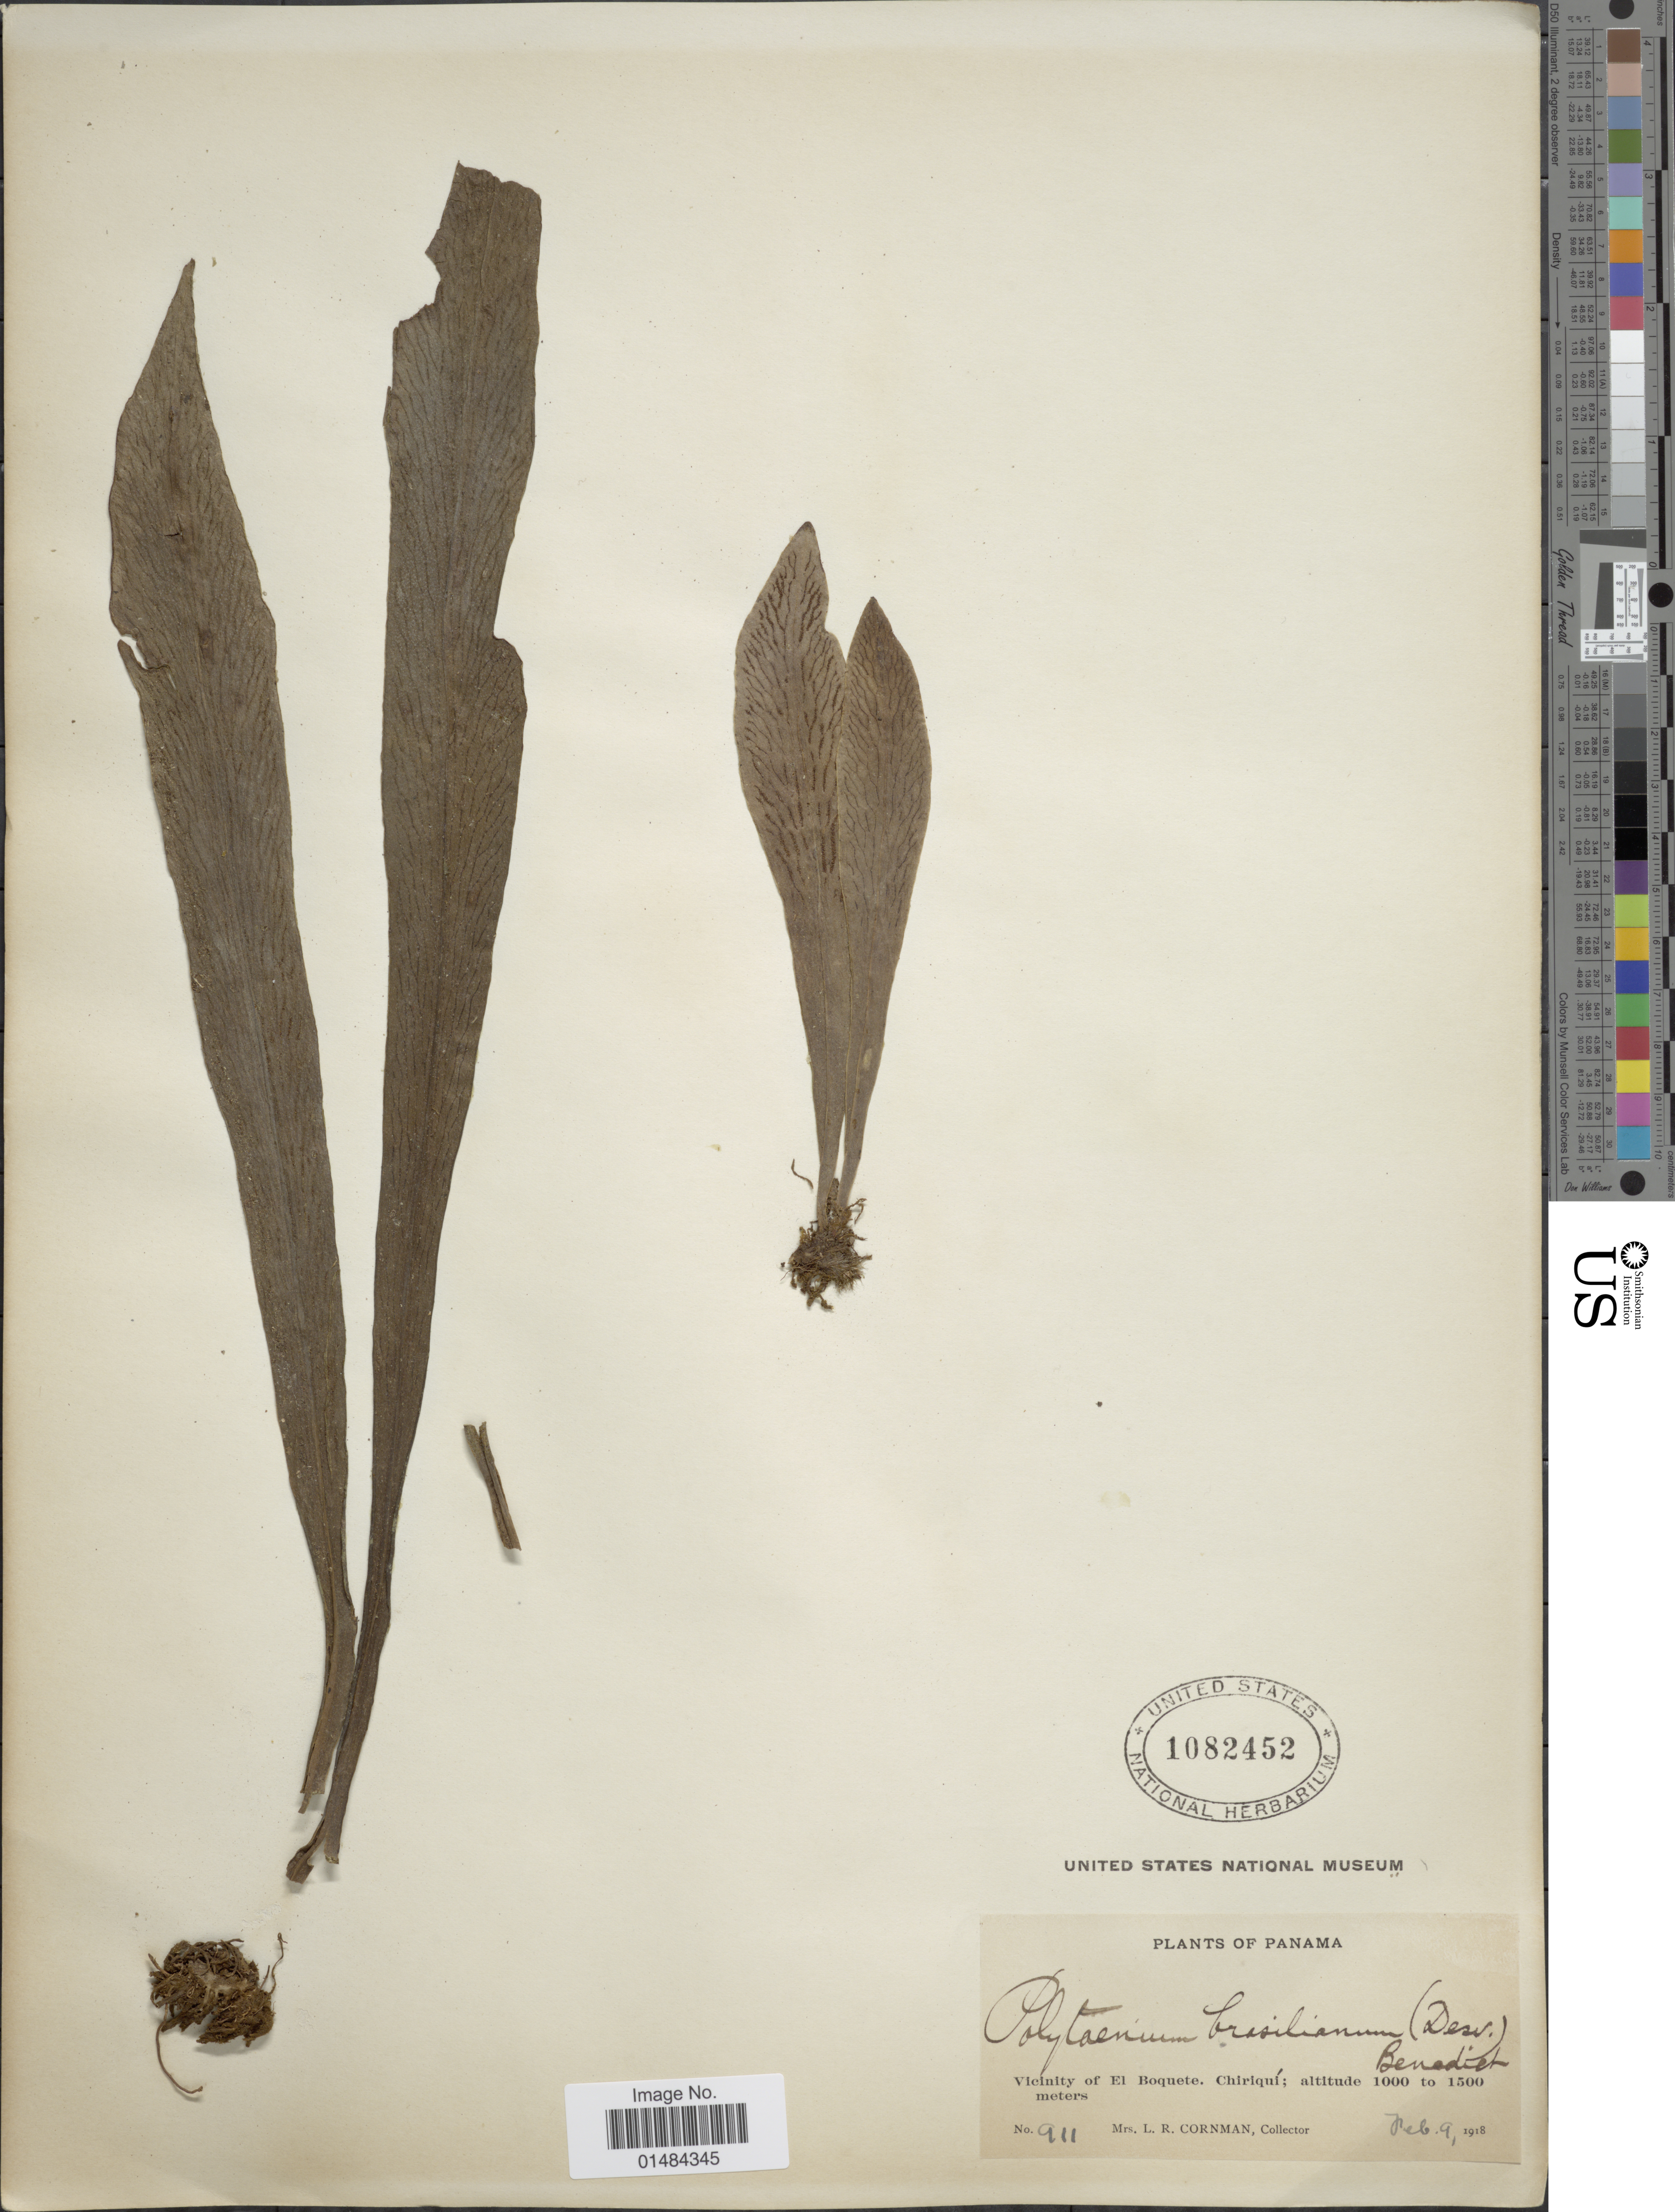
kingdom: Plantae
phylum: Tracheophyta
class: Polypodiopsida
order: Polypodiales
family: Pteridaceae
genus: Polytaenium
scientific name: Polytaenium chlorosporum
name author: (Mickel & Beitel) E.H. Crane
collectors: L. Cornman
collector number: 911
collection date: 1918-02-09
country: Panama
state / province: Chiriqui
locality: Panama, Vicinity of El Boquete. Chirique.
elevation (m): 1000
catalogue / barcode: US 1082452